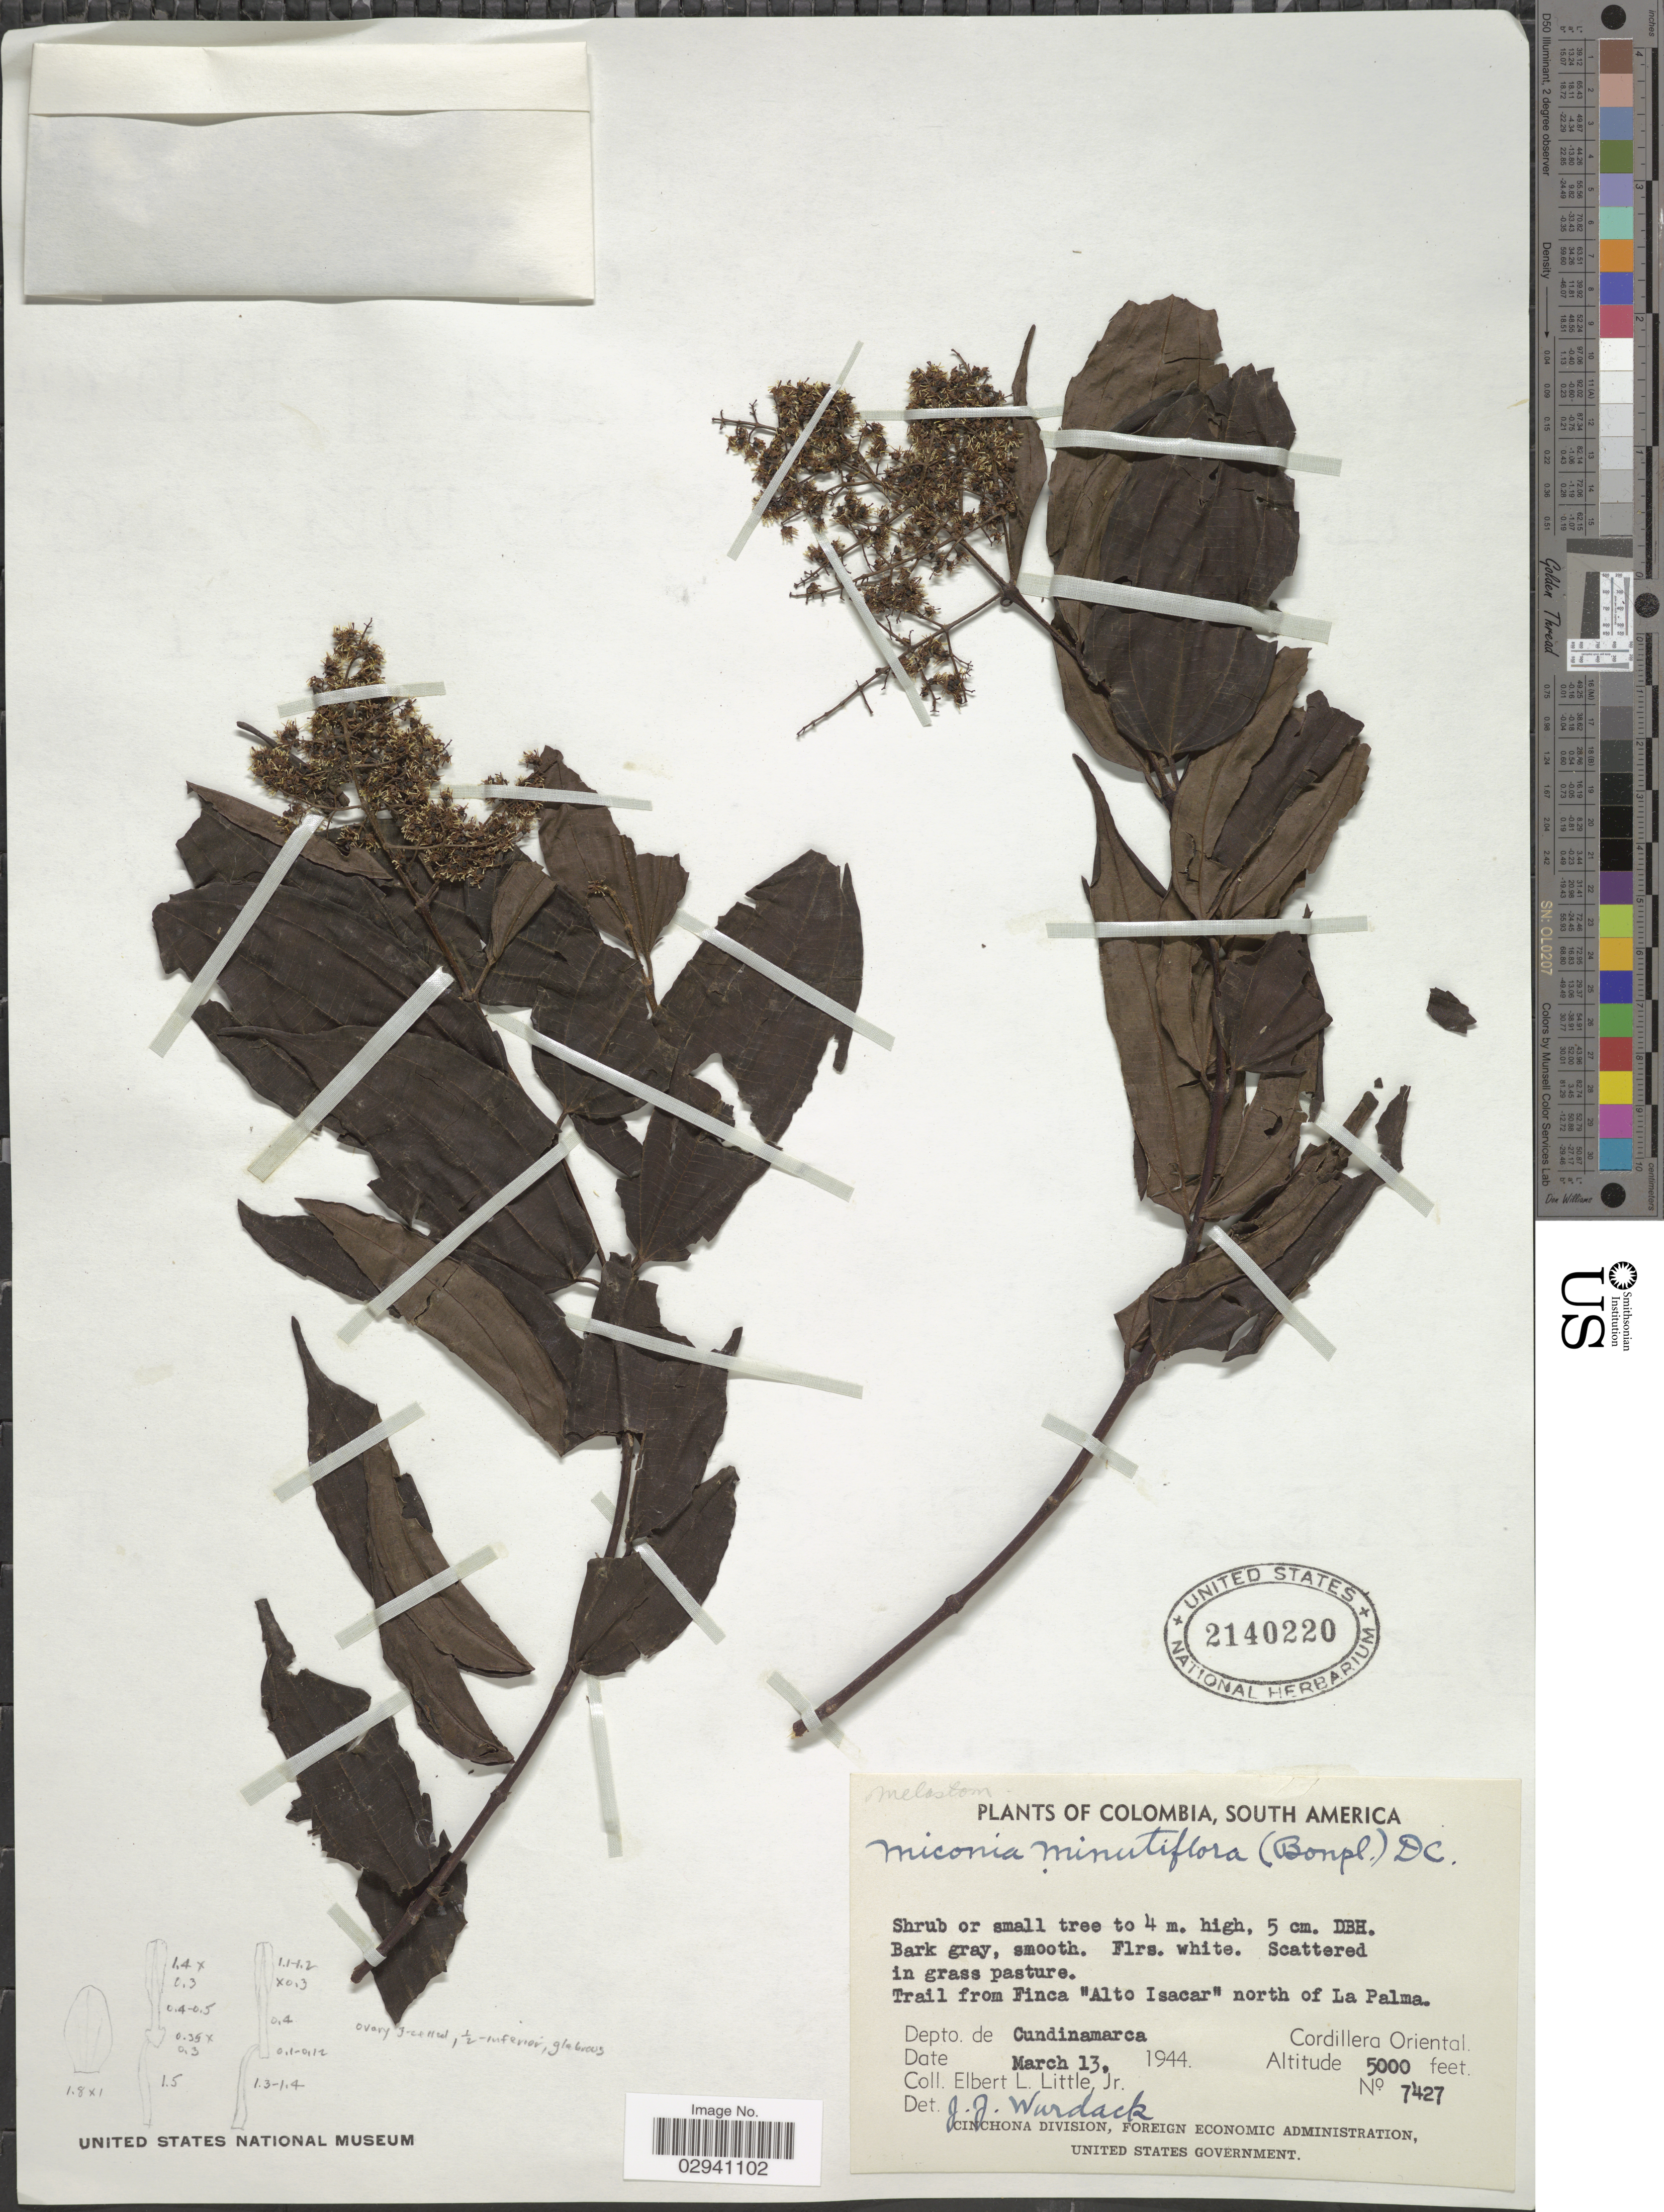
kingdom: Plantae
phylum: Tracheophyta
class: Magnoliopsida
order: Myrtales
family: Melastomataceae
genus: Miconia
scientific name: Miconia minutiflora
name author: (Bonpl.) DC.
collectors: E. L. Little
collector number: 7427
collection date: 1944-03-13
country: Colombia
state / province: Cundinamarca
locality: Trail from Finca "Alto Isacar" north of La Palma. Depto. de Cundinamarca. Cordillera Oriental.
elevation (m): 1524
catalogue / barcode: US 2140220